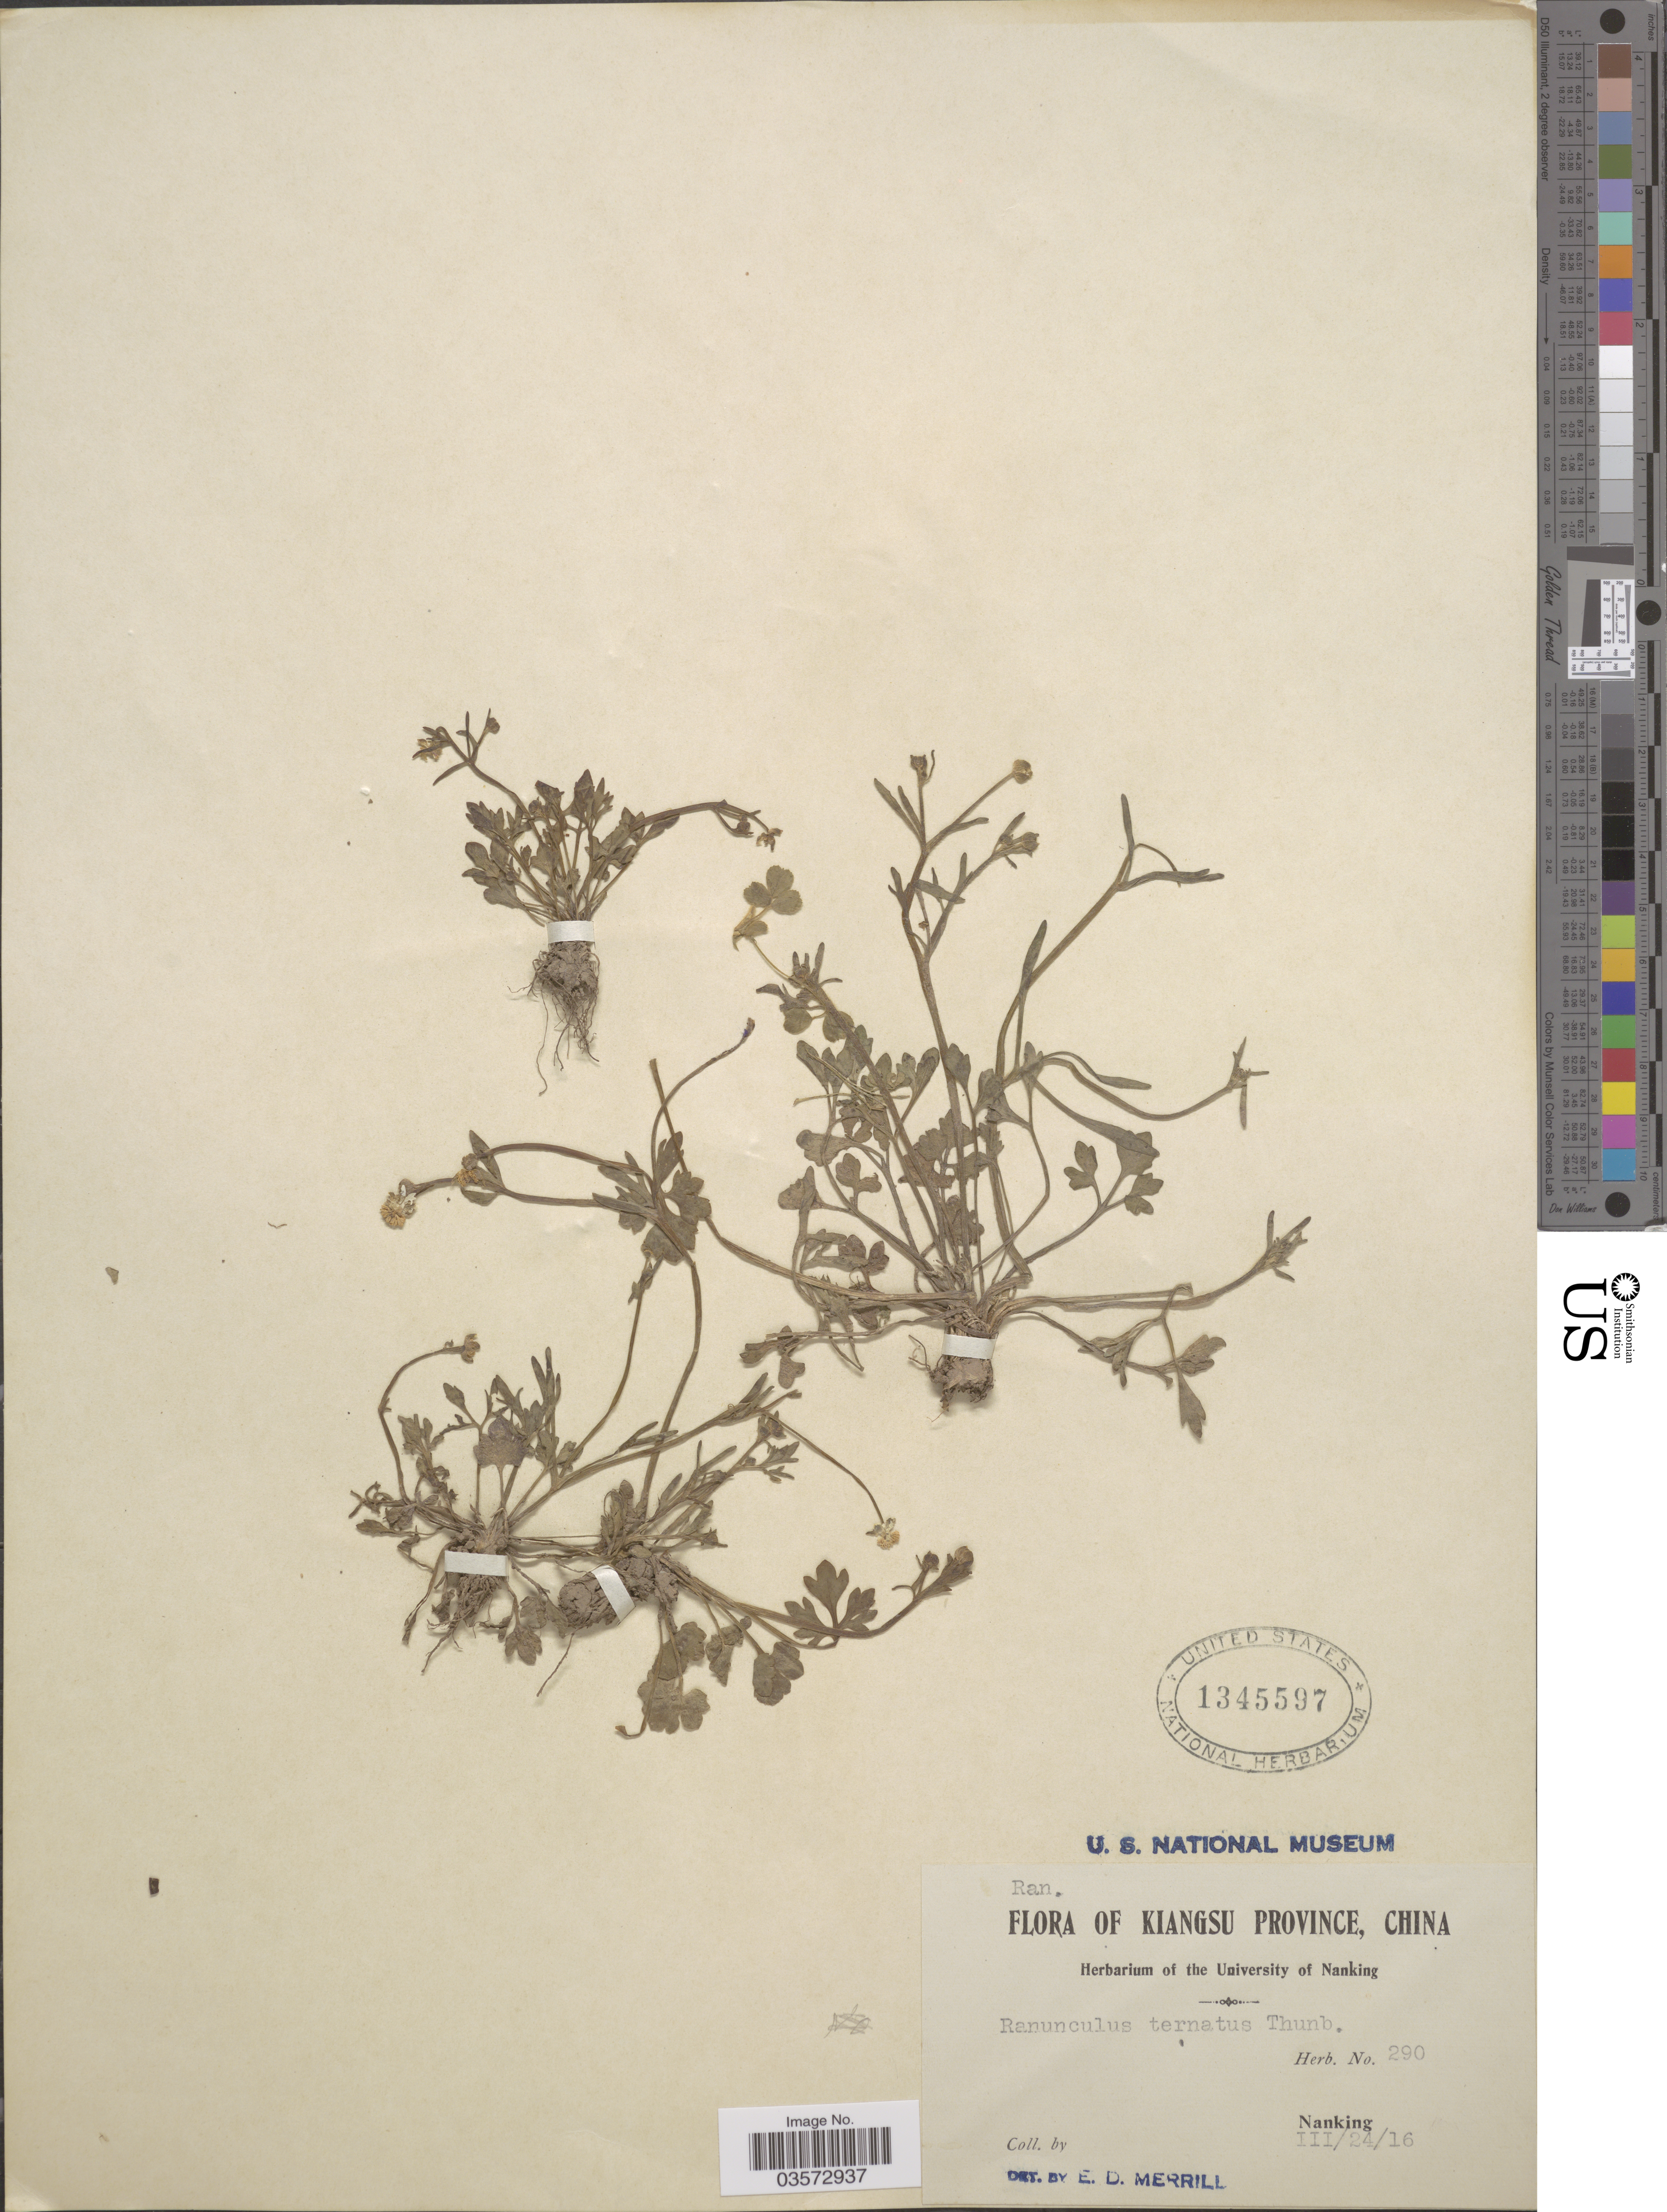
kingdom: Plantae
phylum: Tracheophyta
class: Magnoliopsida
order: Ranunculales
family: Ranunculaceae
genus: Ranunculus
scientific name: Ranunculus ternatus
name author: Thunb.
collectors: ex herb. University of Nanking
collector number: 290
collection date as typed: Transcribed d/m/y: 24/3/16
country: China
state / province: Jiangsu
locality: Kiangsu Province. Nanking.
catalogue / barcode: US 1345597